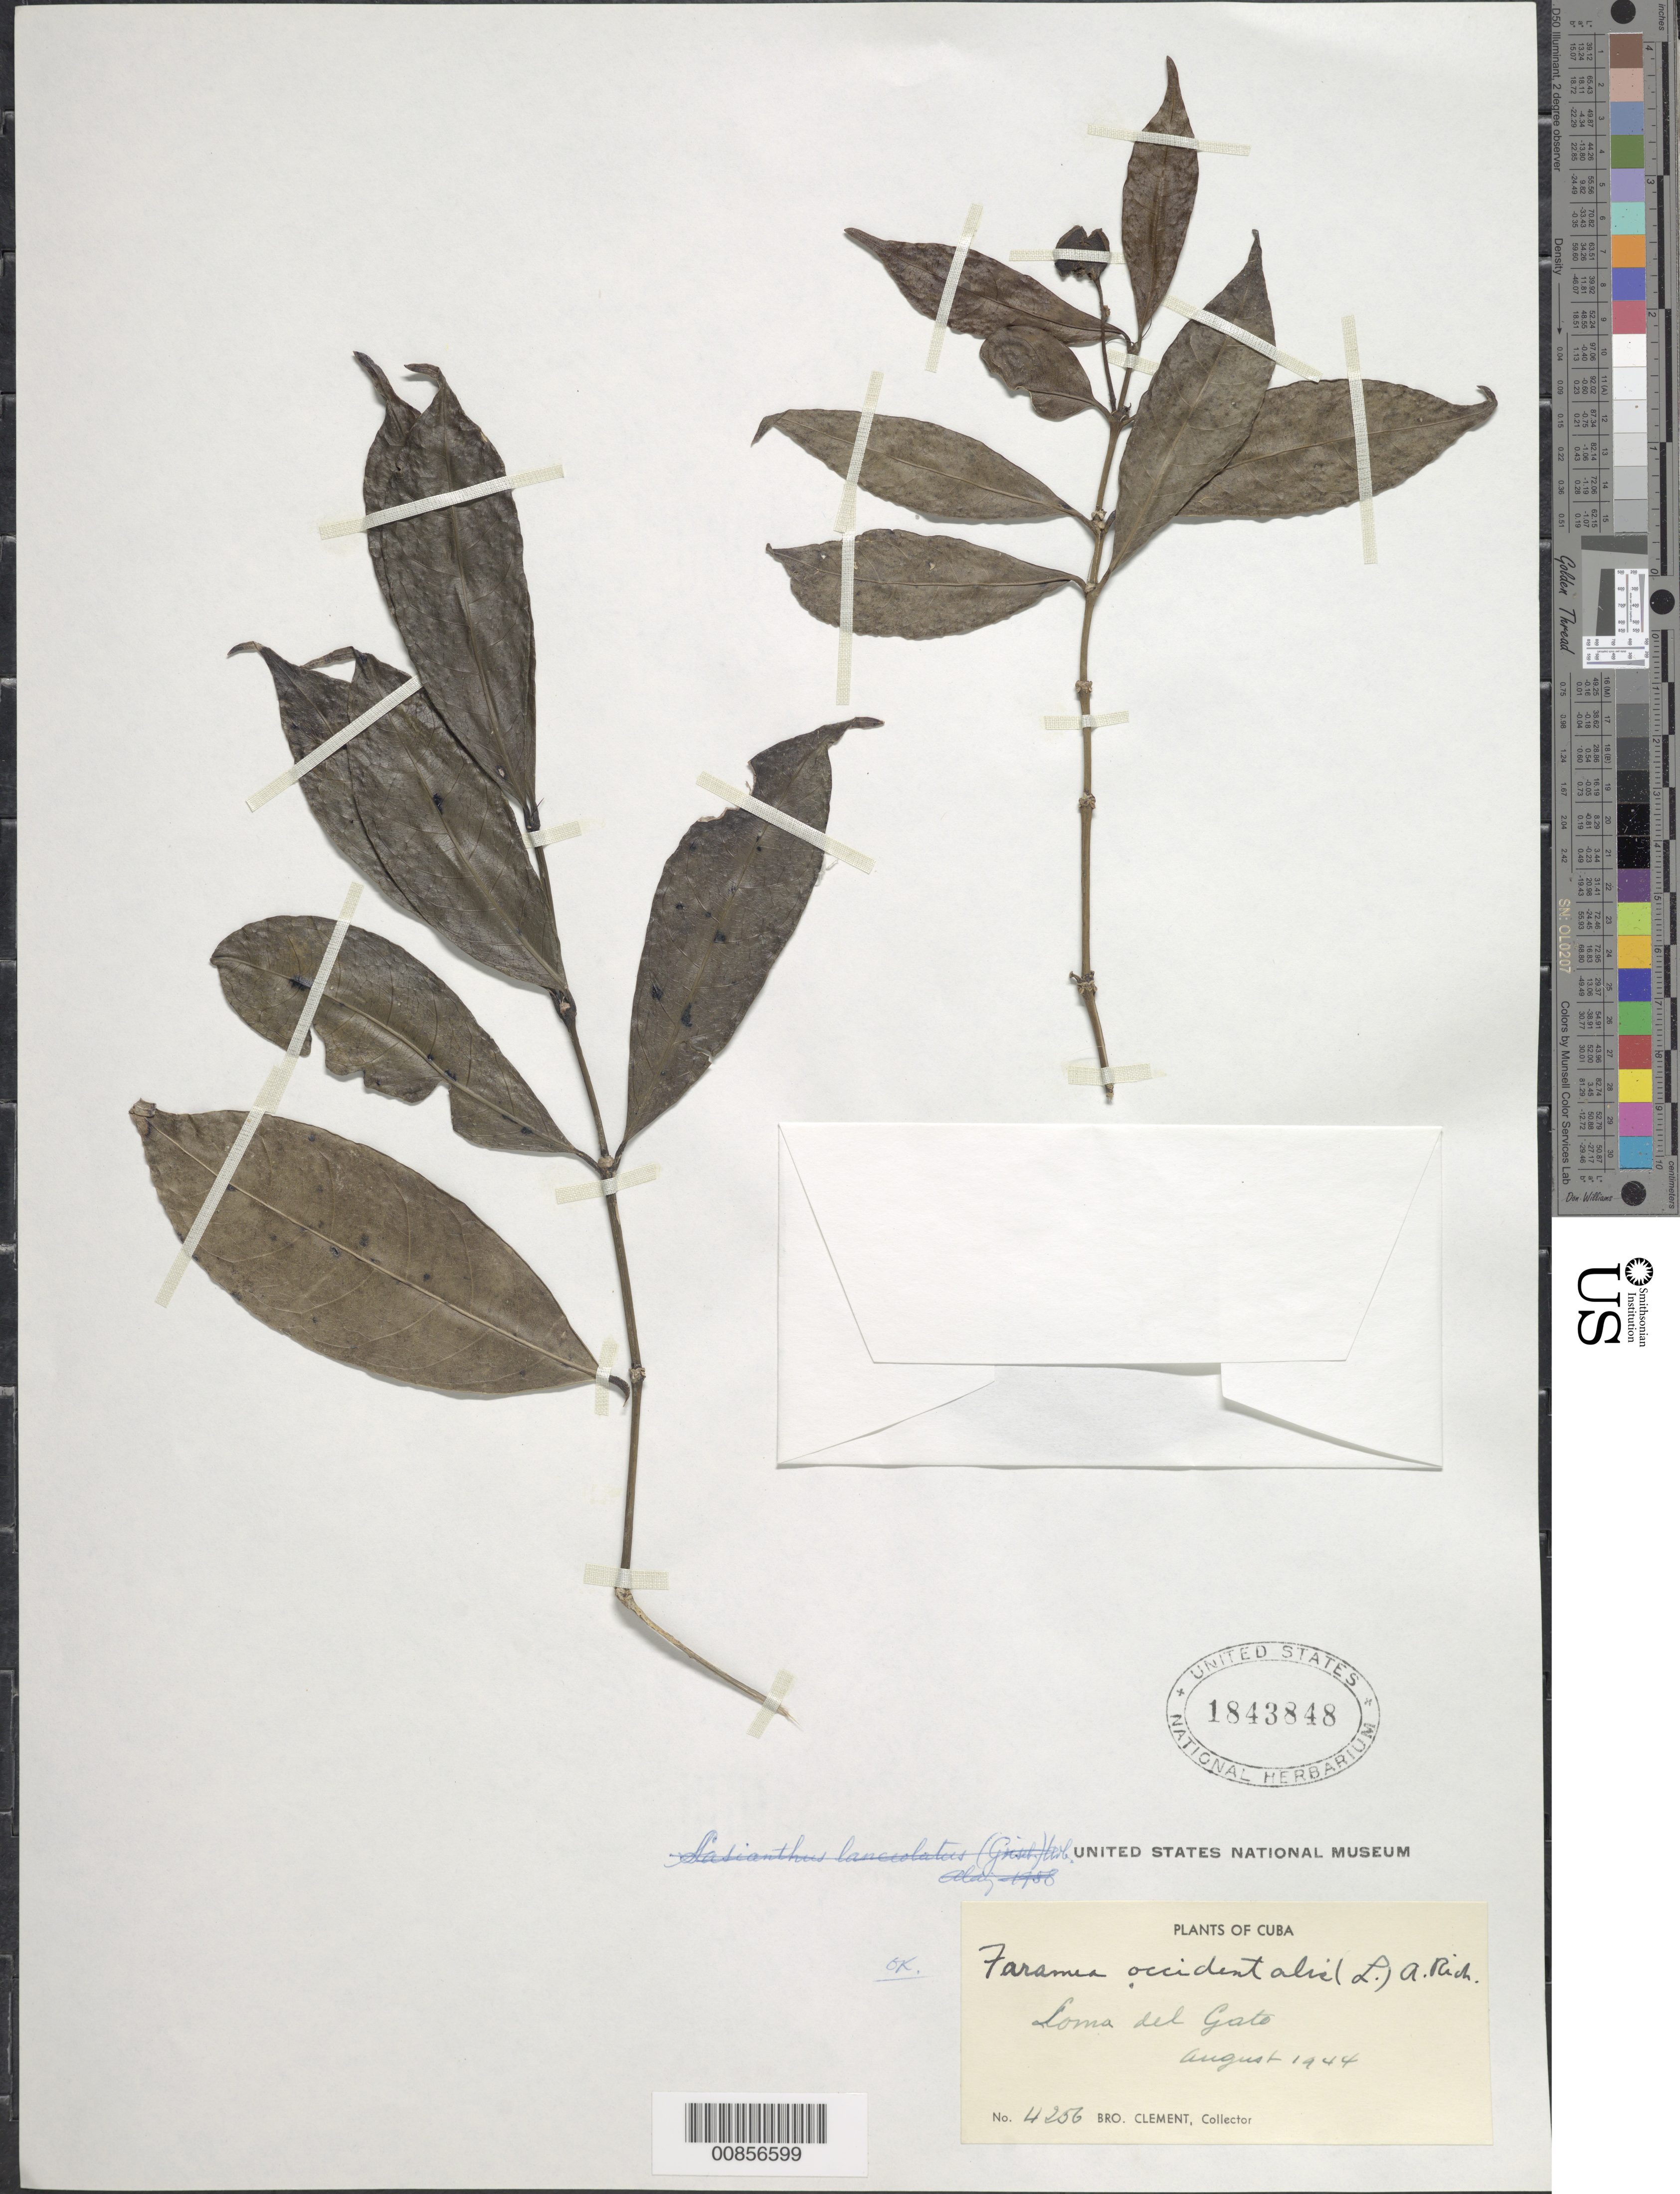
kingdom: Plantae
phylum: Tracheophyta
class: Magnoliopsida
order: Gentianales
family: Rubiaceae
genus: Faramea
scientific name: Faramea occidentalis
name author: (L.) A. Rich.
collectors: Bro. Clemente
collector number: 4256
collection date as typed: Aug 1944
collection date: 1944-08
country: Cuba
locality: Loma del Gate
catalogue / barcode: US 1843848